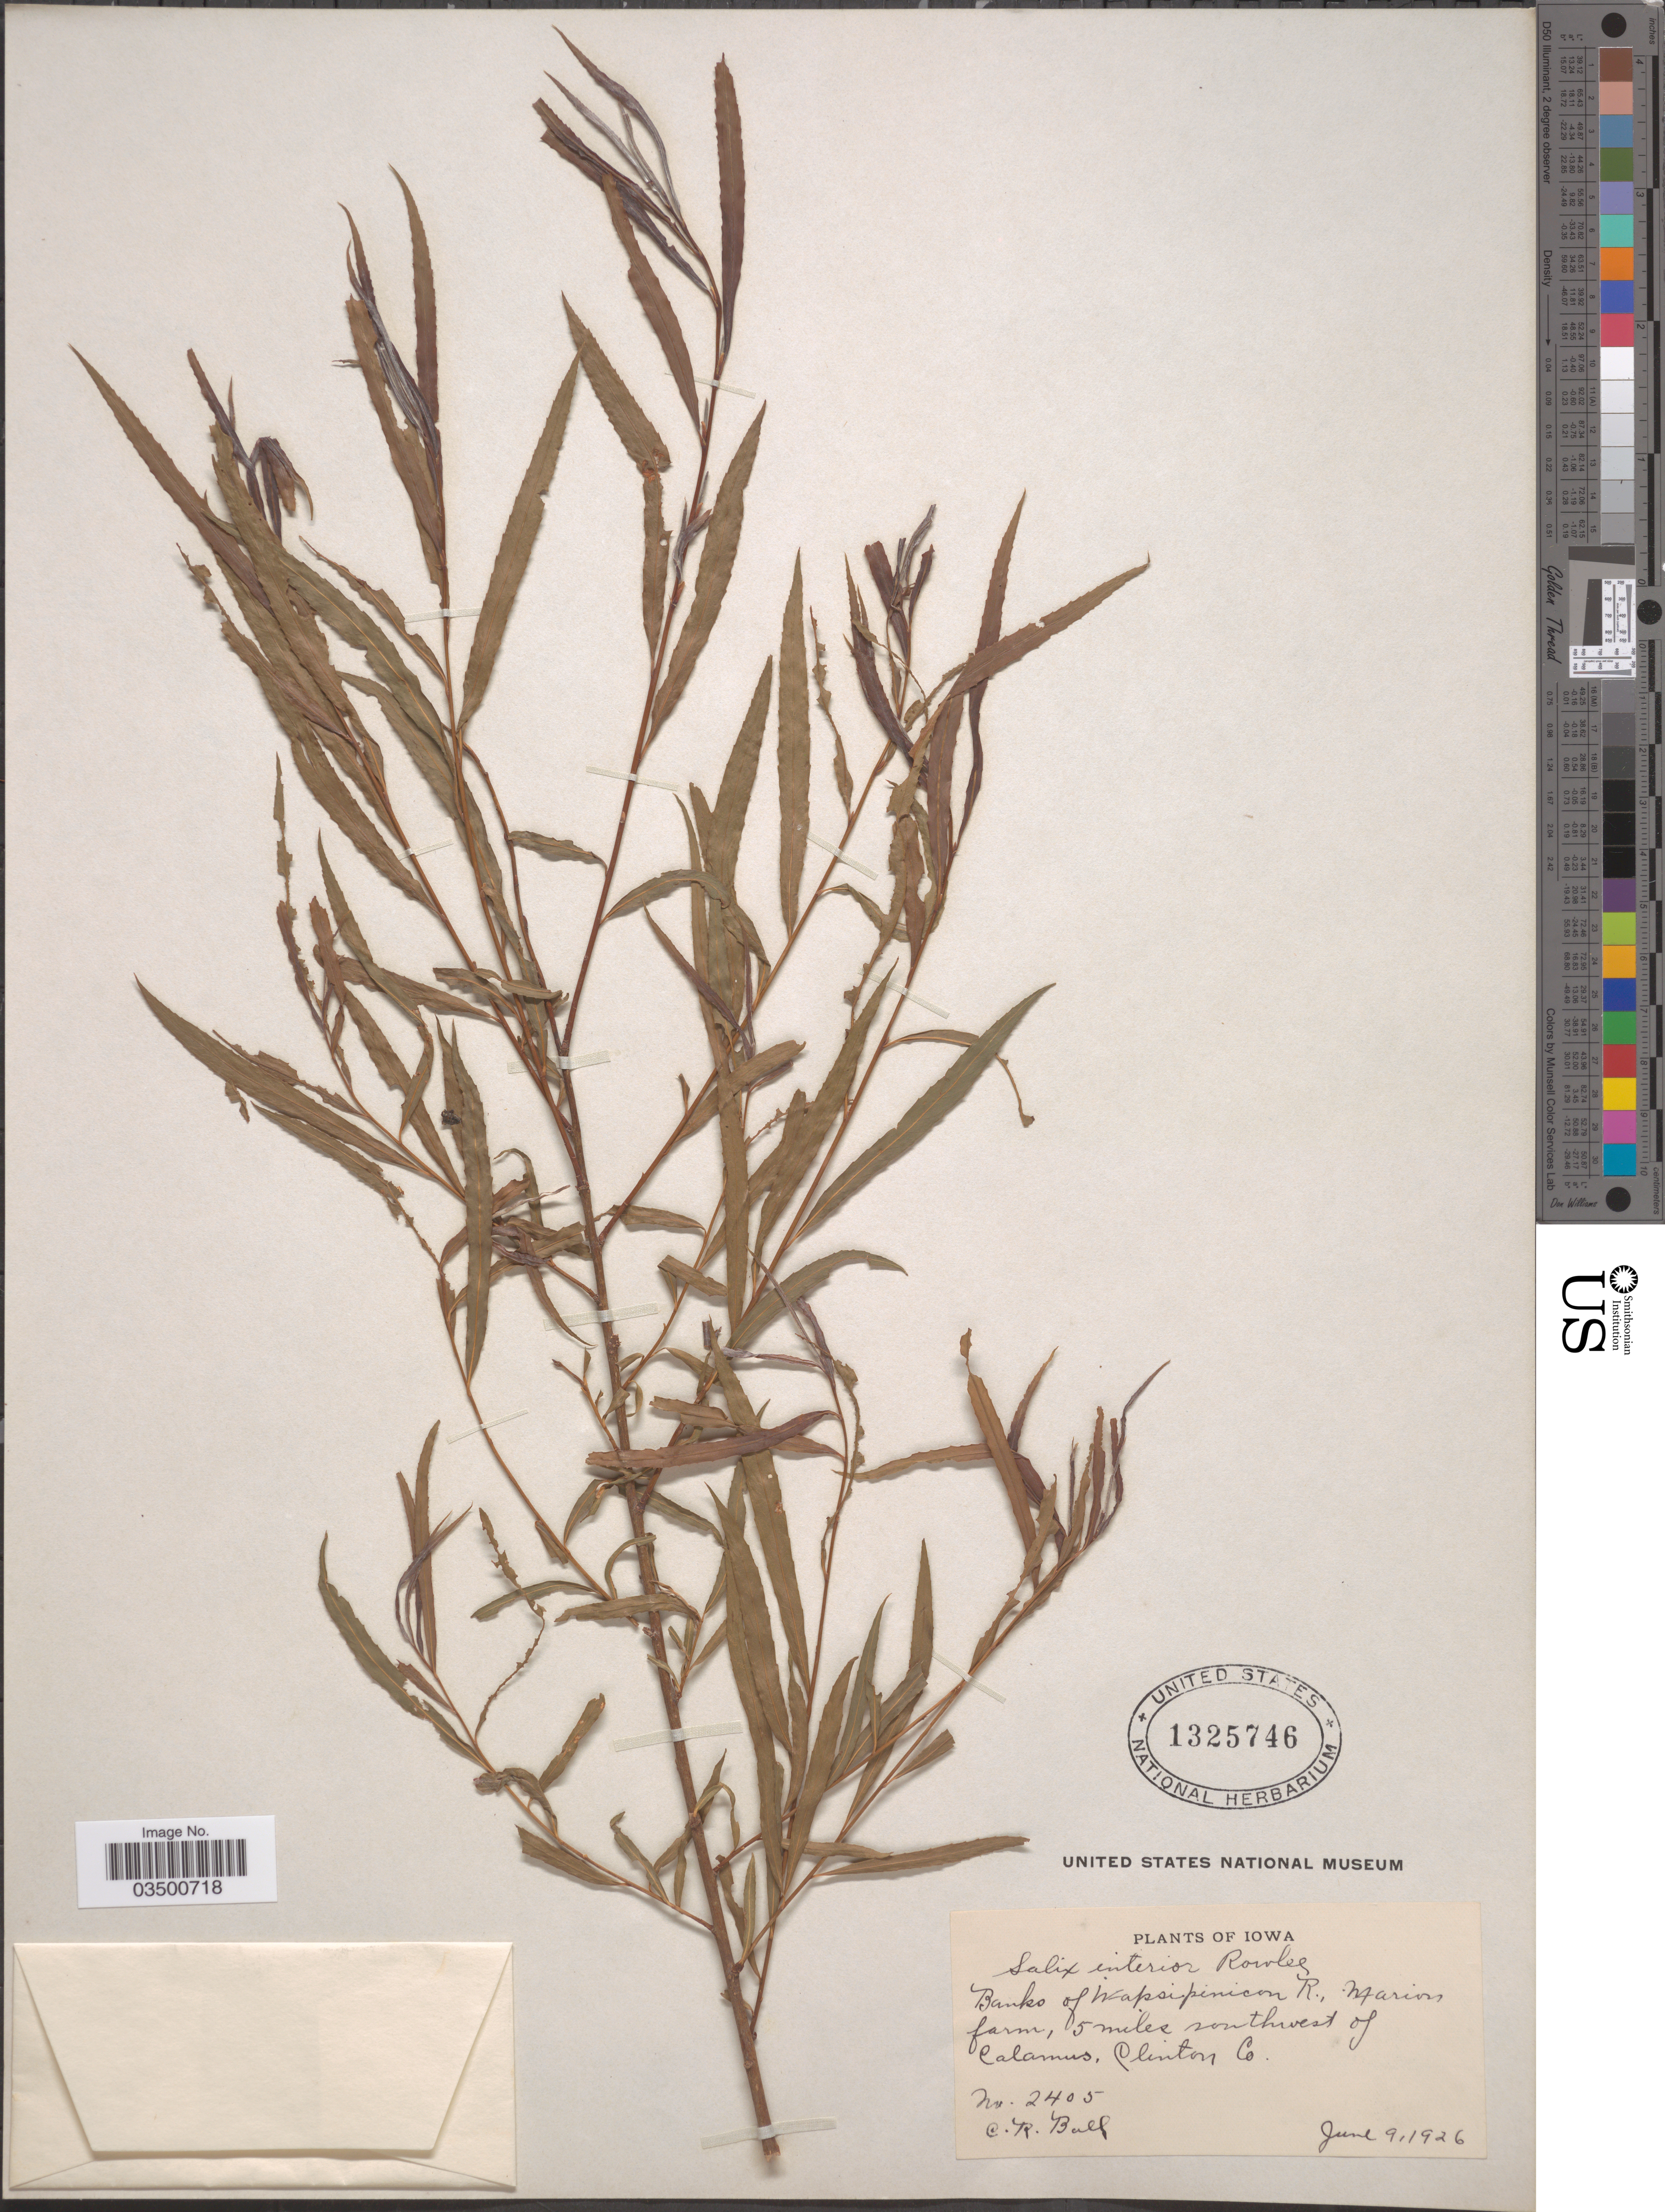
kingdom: Plantae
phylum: Tracheophyta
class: Magnoliopsida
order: Malpighiales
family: Salicaceae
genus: Salix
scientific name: Salix interior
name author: Rowlee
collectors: C. R. Ball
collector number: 2405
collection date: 1926-06-09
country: United States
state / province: Iowa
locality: Banks of Wapsipinicon R., Marion farm, 5 miles southwest of Calamus, Clinton Co.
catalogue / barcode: US 1325746